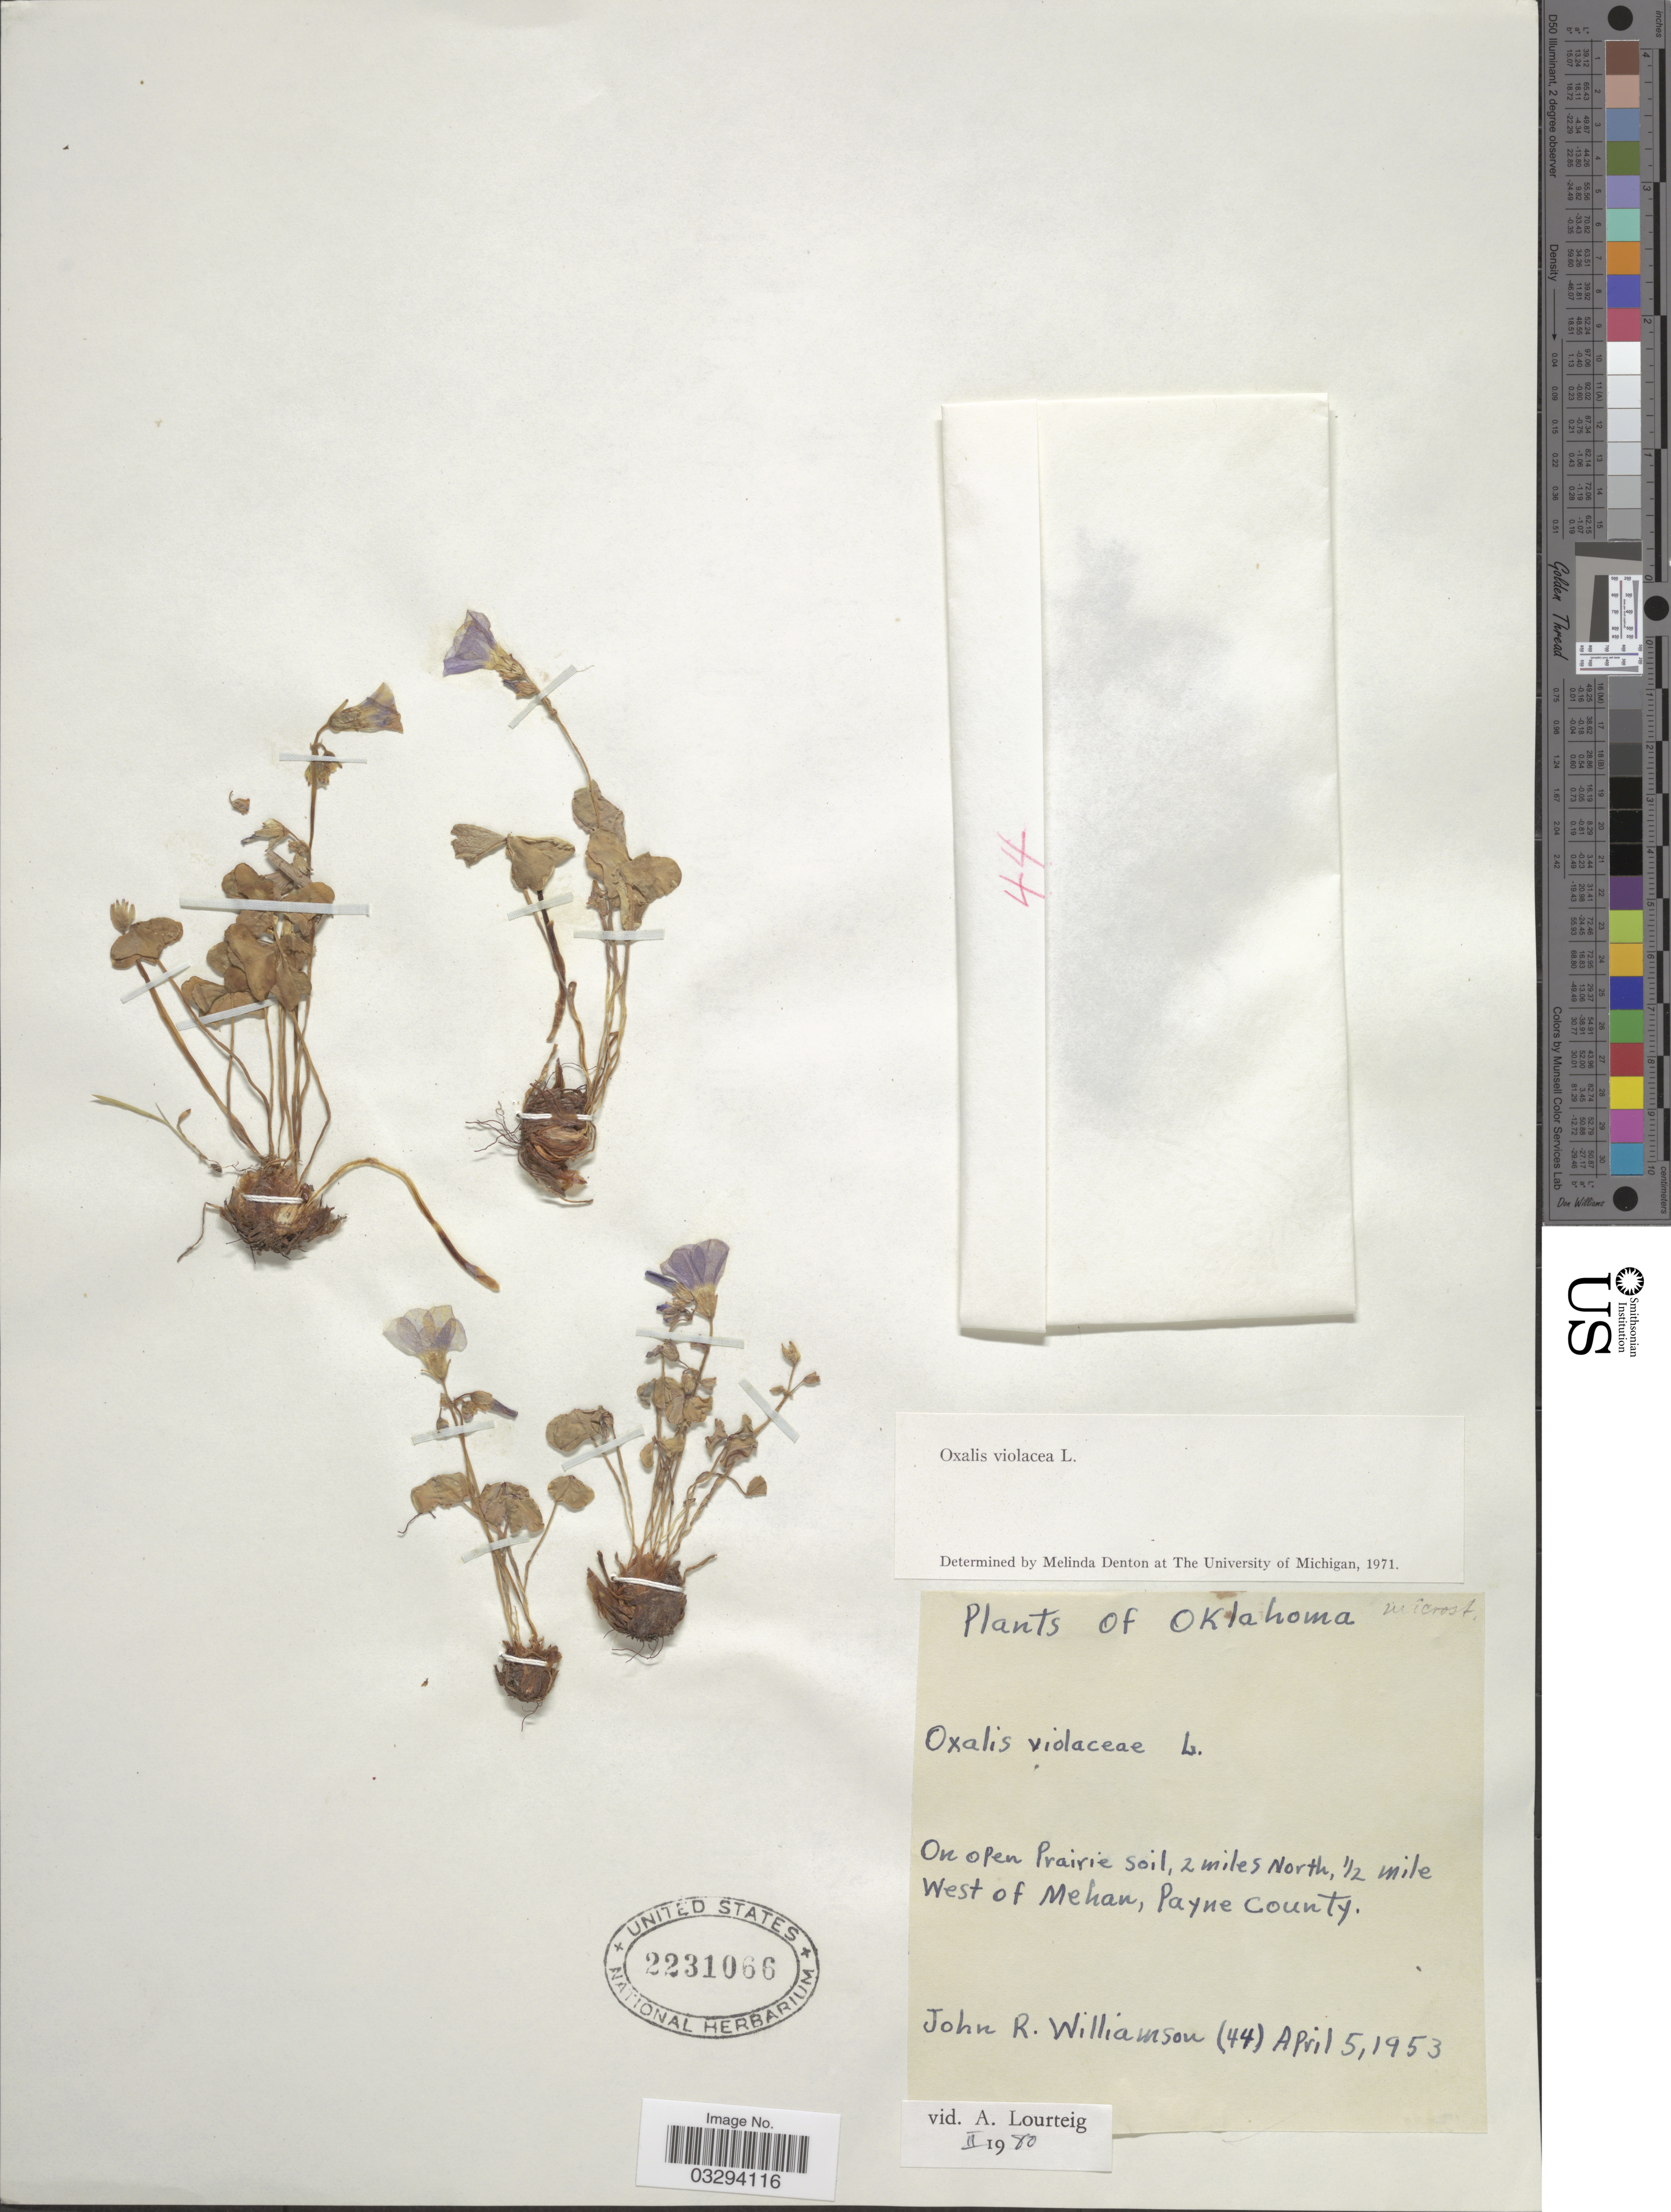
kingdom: Plantae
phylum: Tracheophyta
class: Magnoliopsida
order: Oxalidales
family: Oxalidaceae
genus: Oxalis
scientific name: Oxalis violacea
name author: L.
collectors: J. Williamson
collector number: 44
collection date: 1953-04-05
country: United States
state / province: Oklahoma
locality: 2 miles north, ½ mile West of Mehan, Payne County.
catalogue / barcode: US 2231066